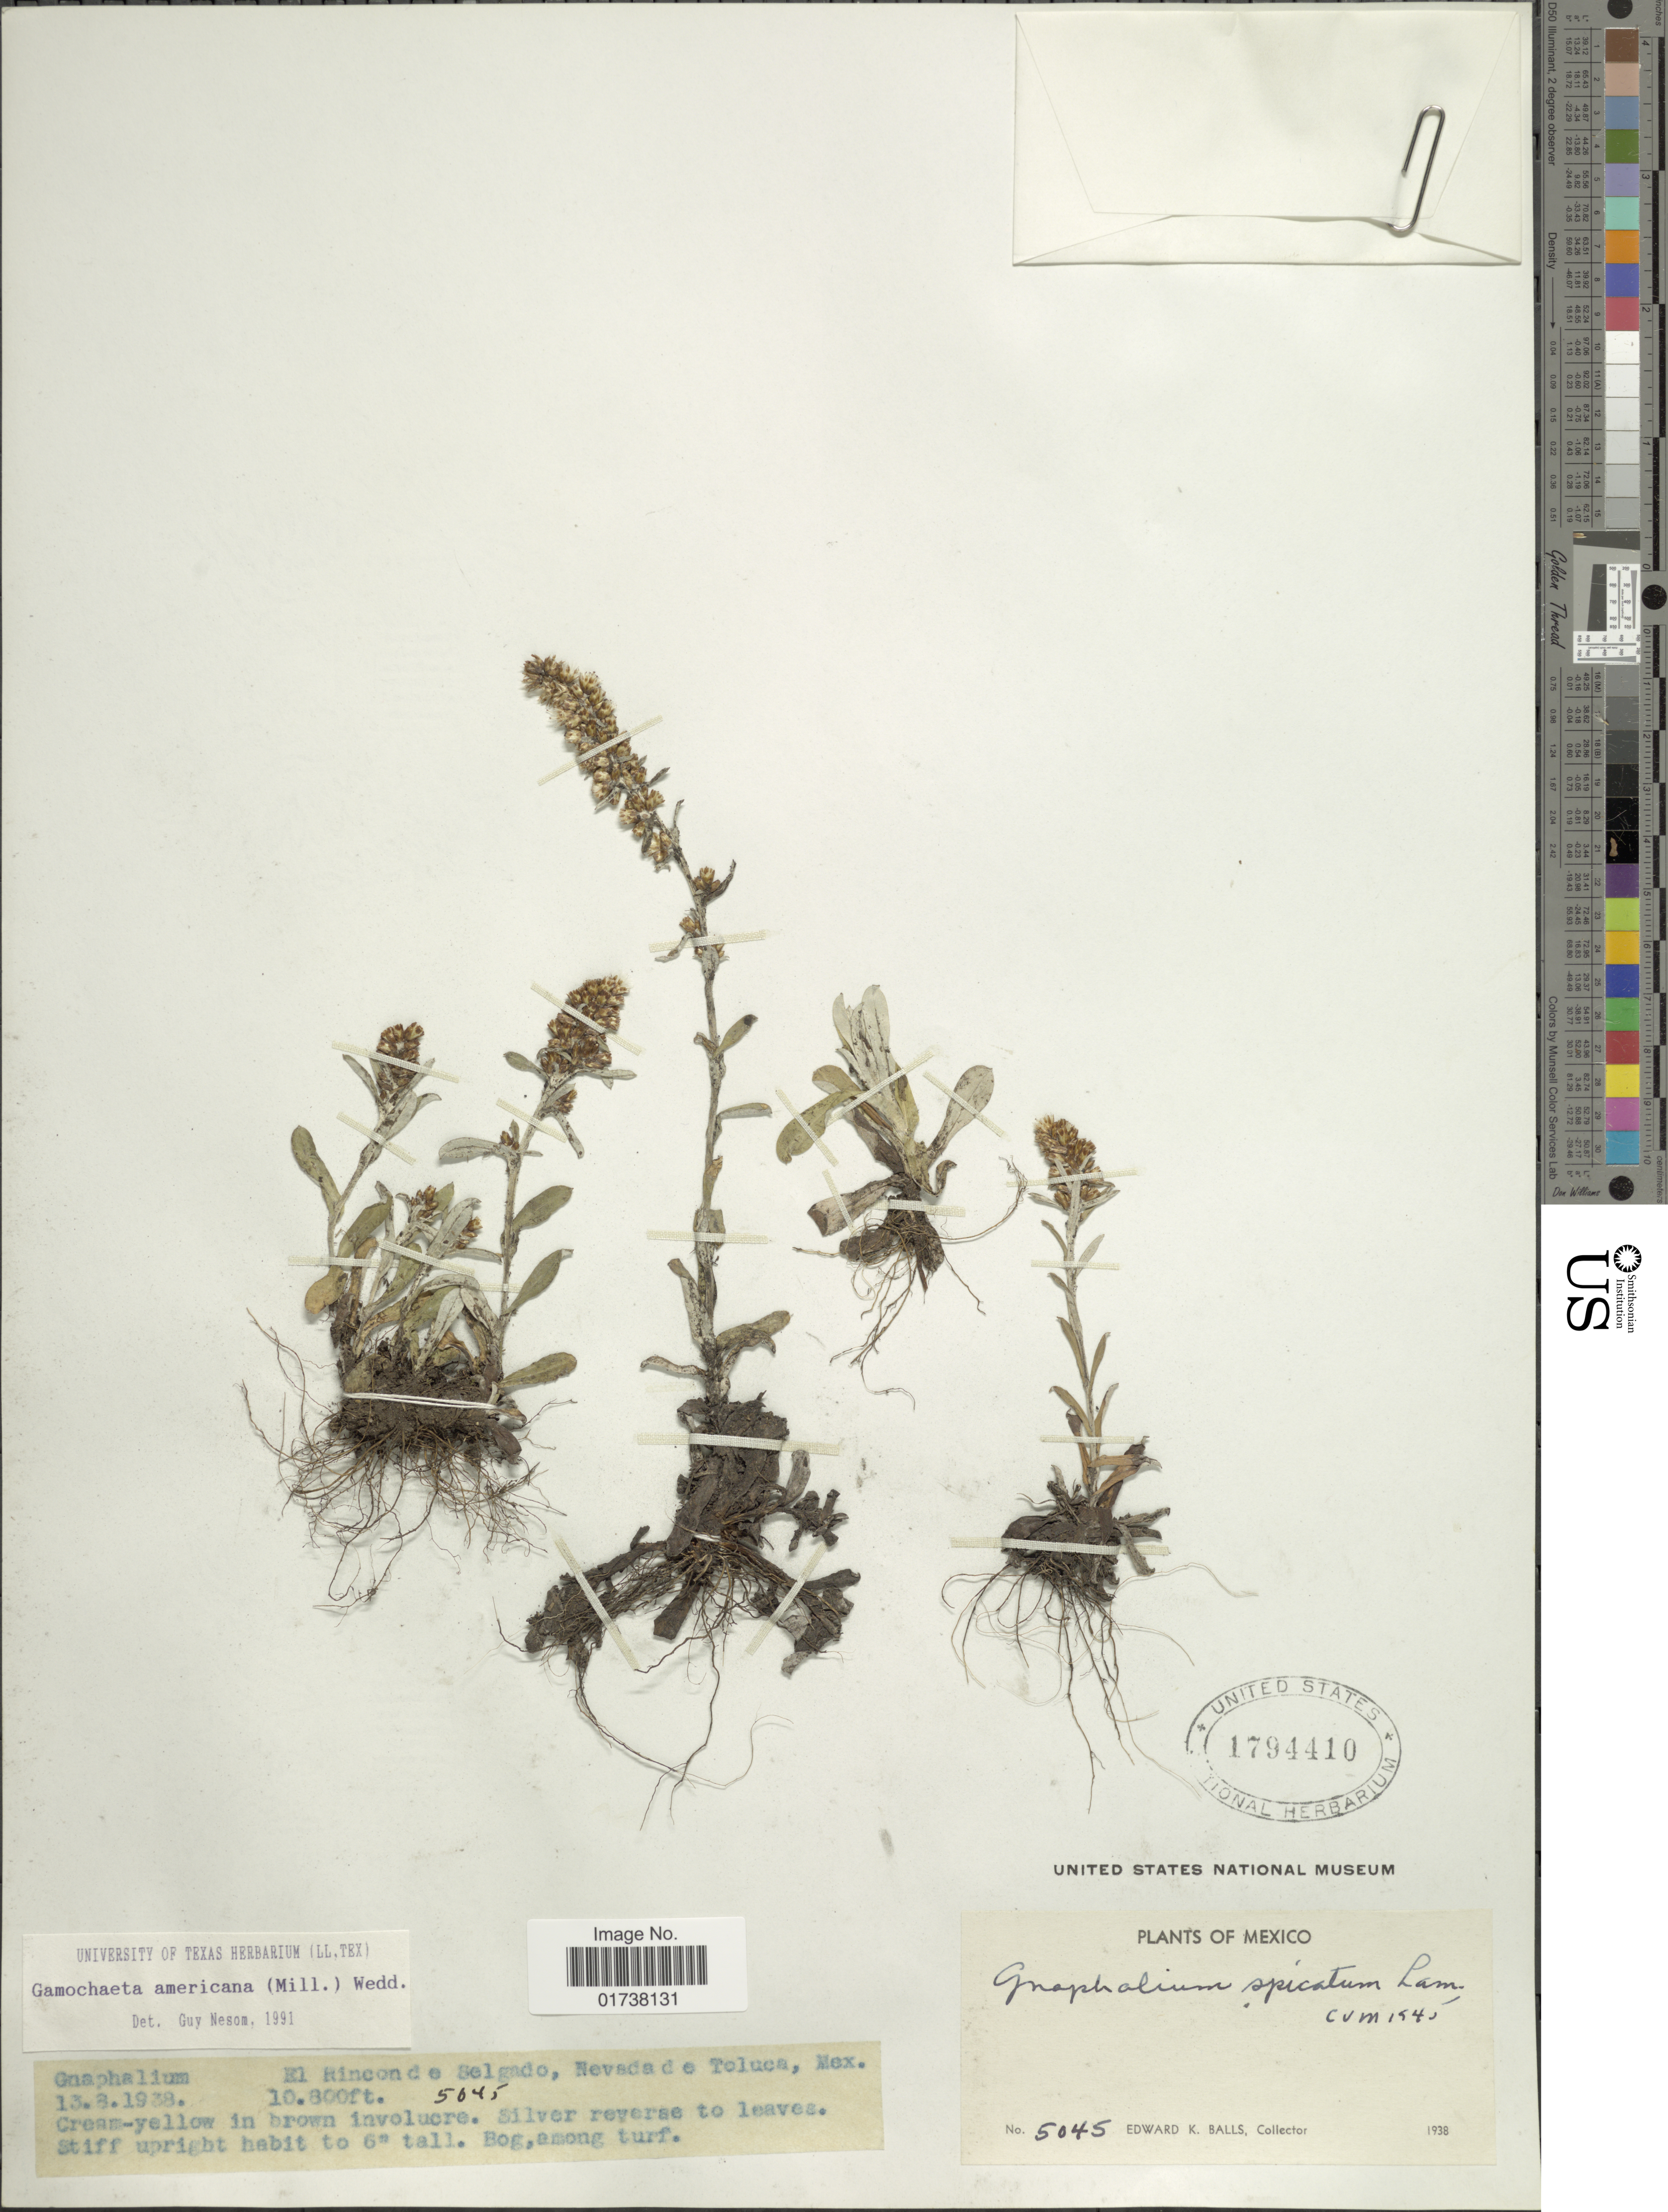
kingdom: Plantae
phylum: Tracheophyta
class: Magnoliopsida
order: Asterales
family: Asteraceae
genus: Gamochaeta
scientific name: Gamochaeta americana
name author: (Mill.) Wedd.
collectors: E. K. Balls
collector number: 5045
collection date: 1938-08-13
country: Mexico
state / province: México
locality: El Rindon de Selgado, Nevadad e Toluca, Mex.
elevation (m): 3292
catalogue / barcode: US 1794410